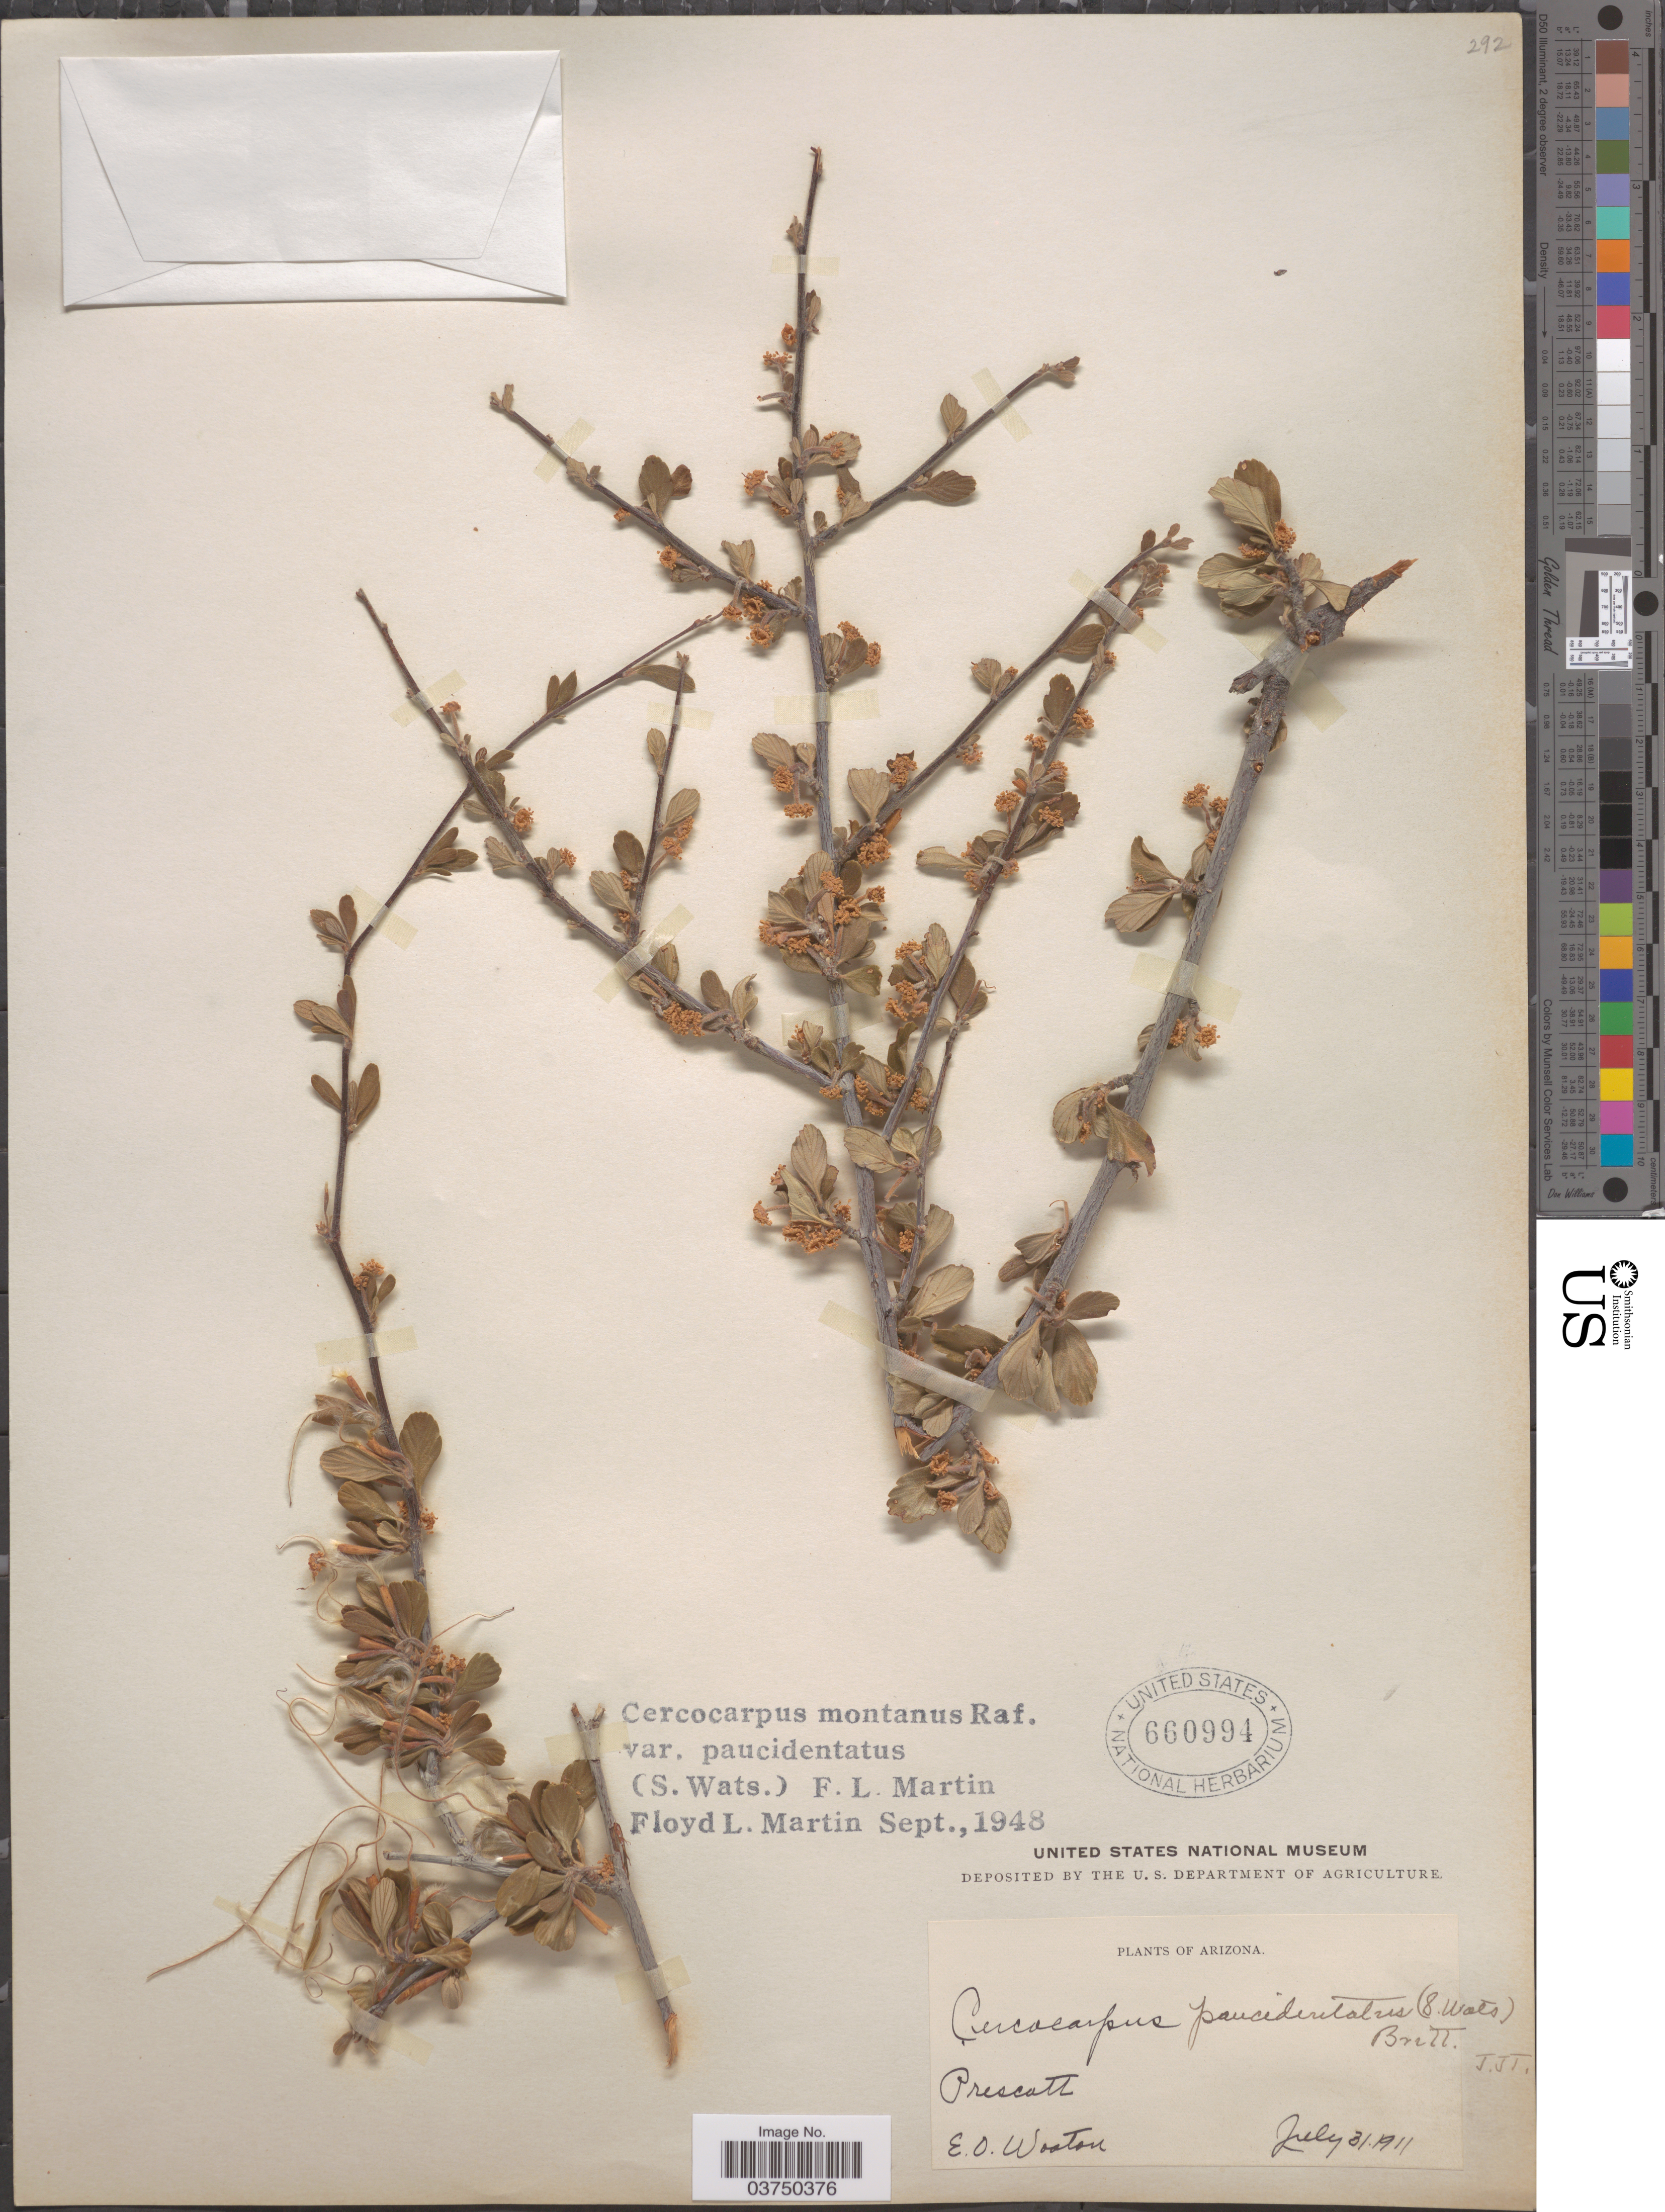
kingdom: Plantae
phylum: Tracheophyta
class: Magnoliopsida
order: Rosales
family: Rosaceae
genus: Cercocarpus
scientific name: Cercocarpus montanus var. paucidentatus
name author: (S. Watson) F.L. Martin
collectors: E. O. Wooton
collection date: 1911-07-31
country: United States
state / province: Arizona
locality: Prescott.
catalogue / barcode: US 660994